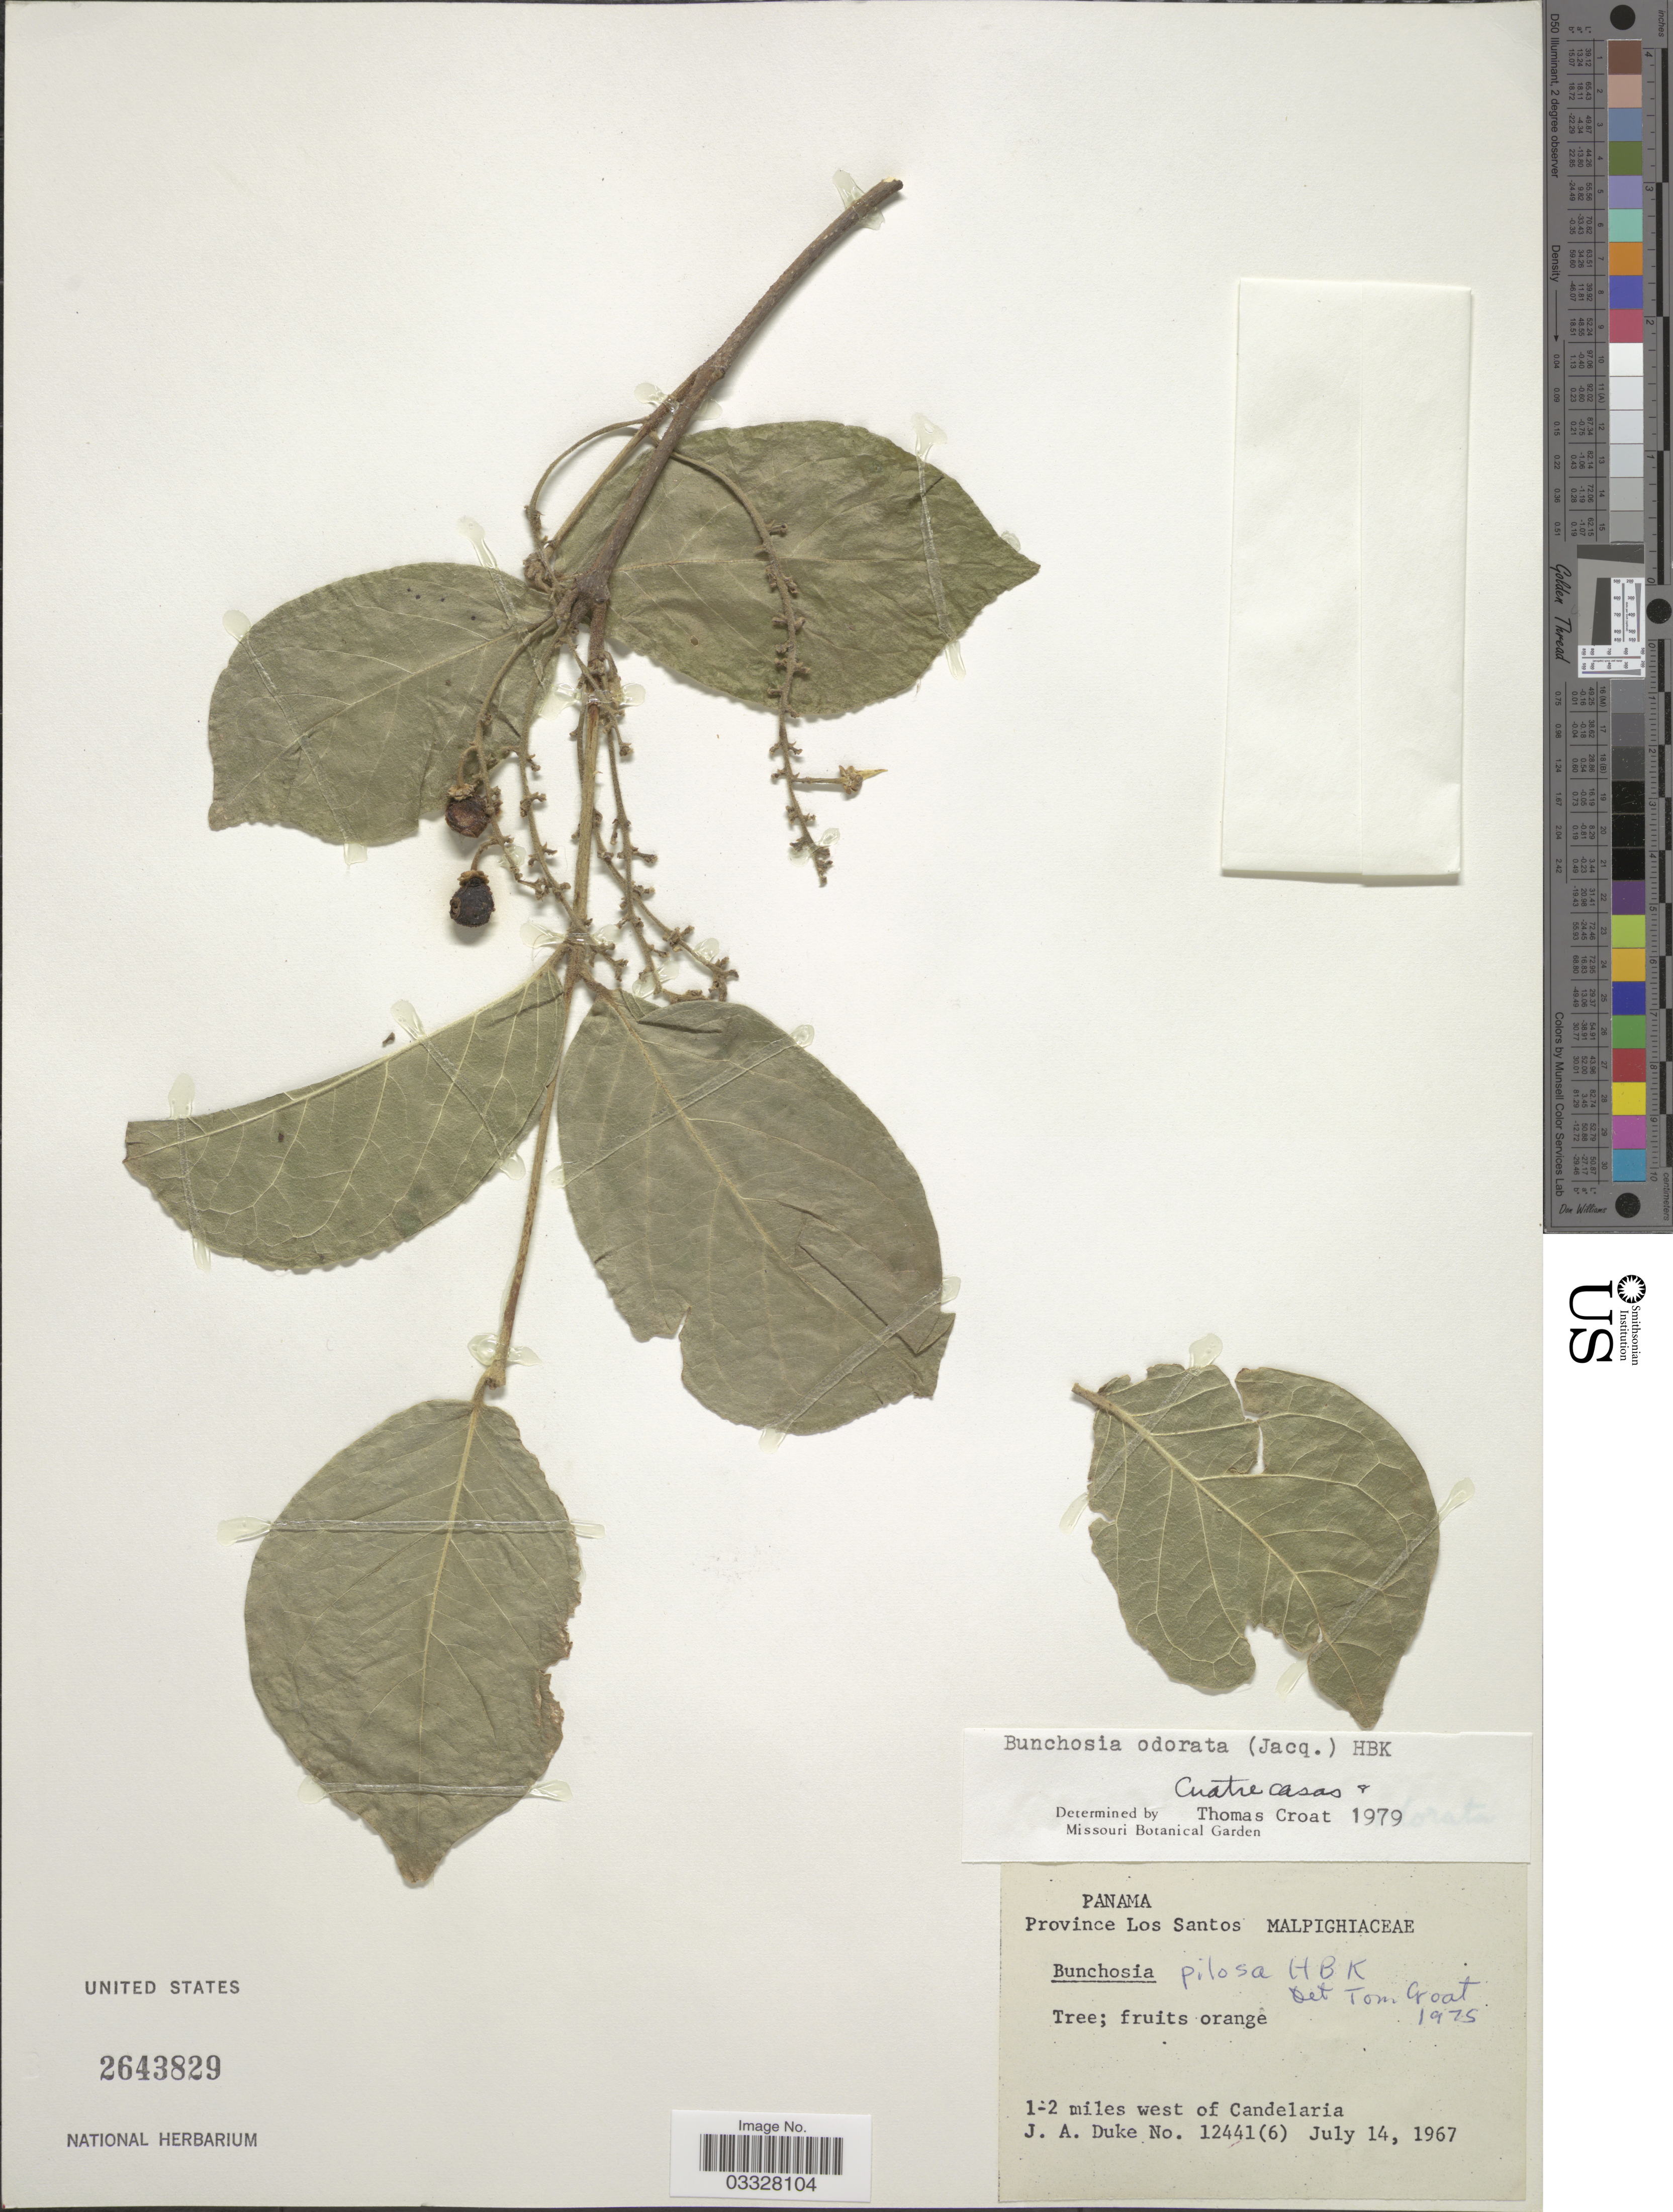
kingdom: Plantae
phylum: Tracheophyta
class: Magnoliopsida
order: Malpighiales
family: Malpighiaceae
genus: Bunchosia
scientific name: Bunchosia odorata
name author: (Jacq.) DC.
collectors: J. A. Duke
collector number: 12441(6)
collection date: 1967-07-14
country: Panama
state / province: Los Santos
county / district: Pocri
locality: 1-2 miles west of Candelaria.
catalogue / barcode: US 2643829